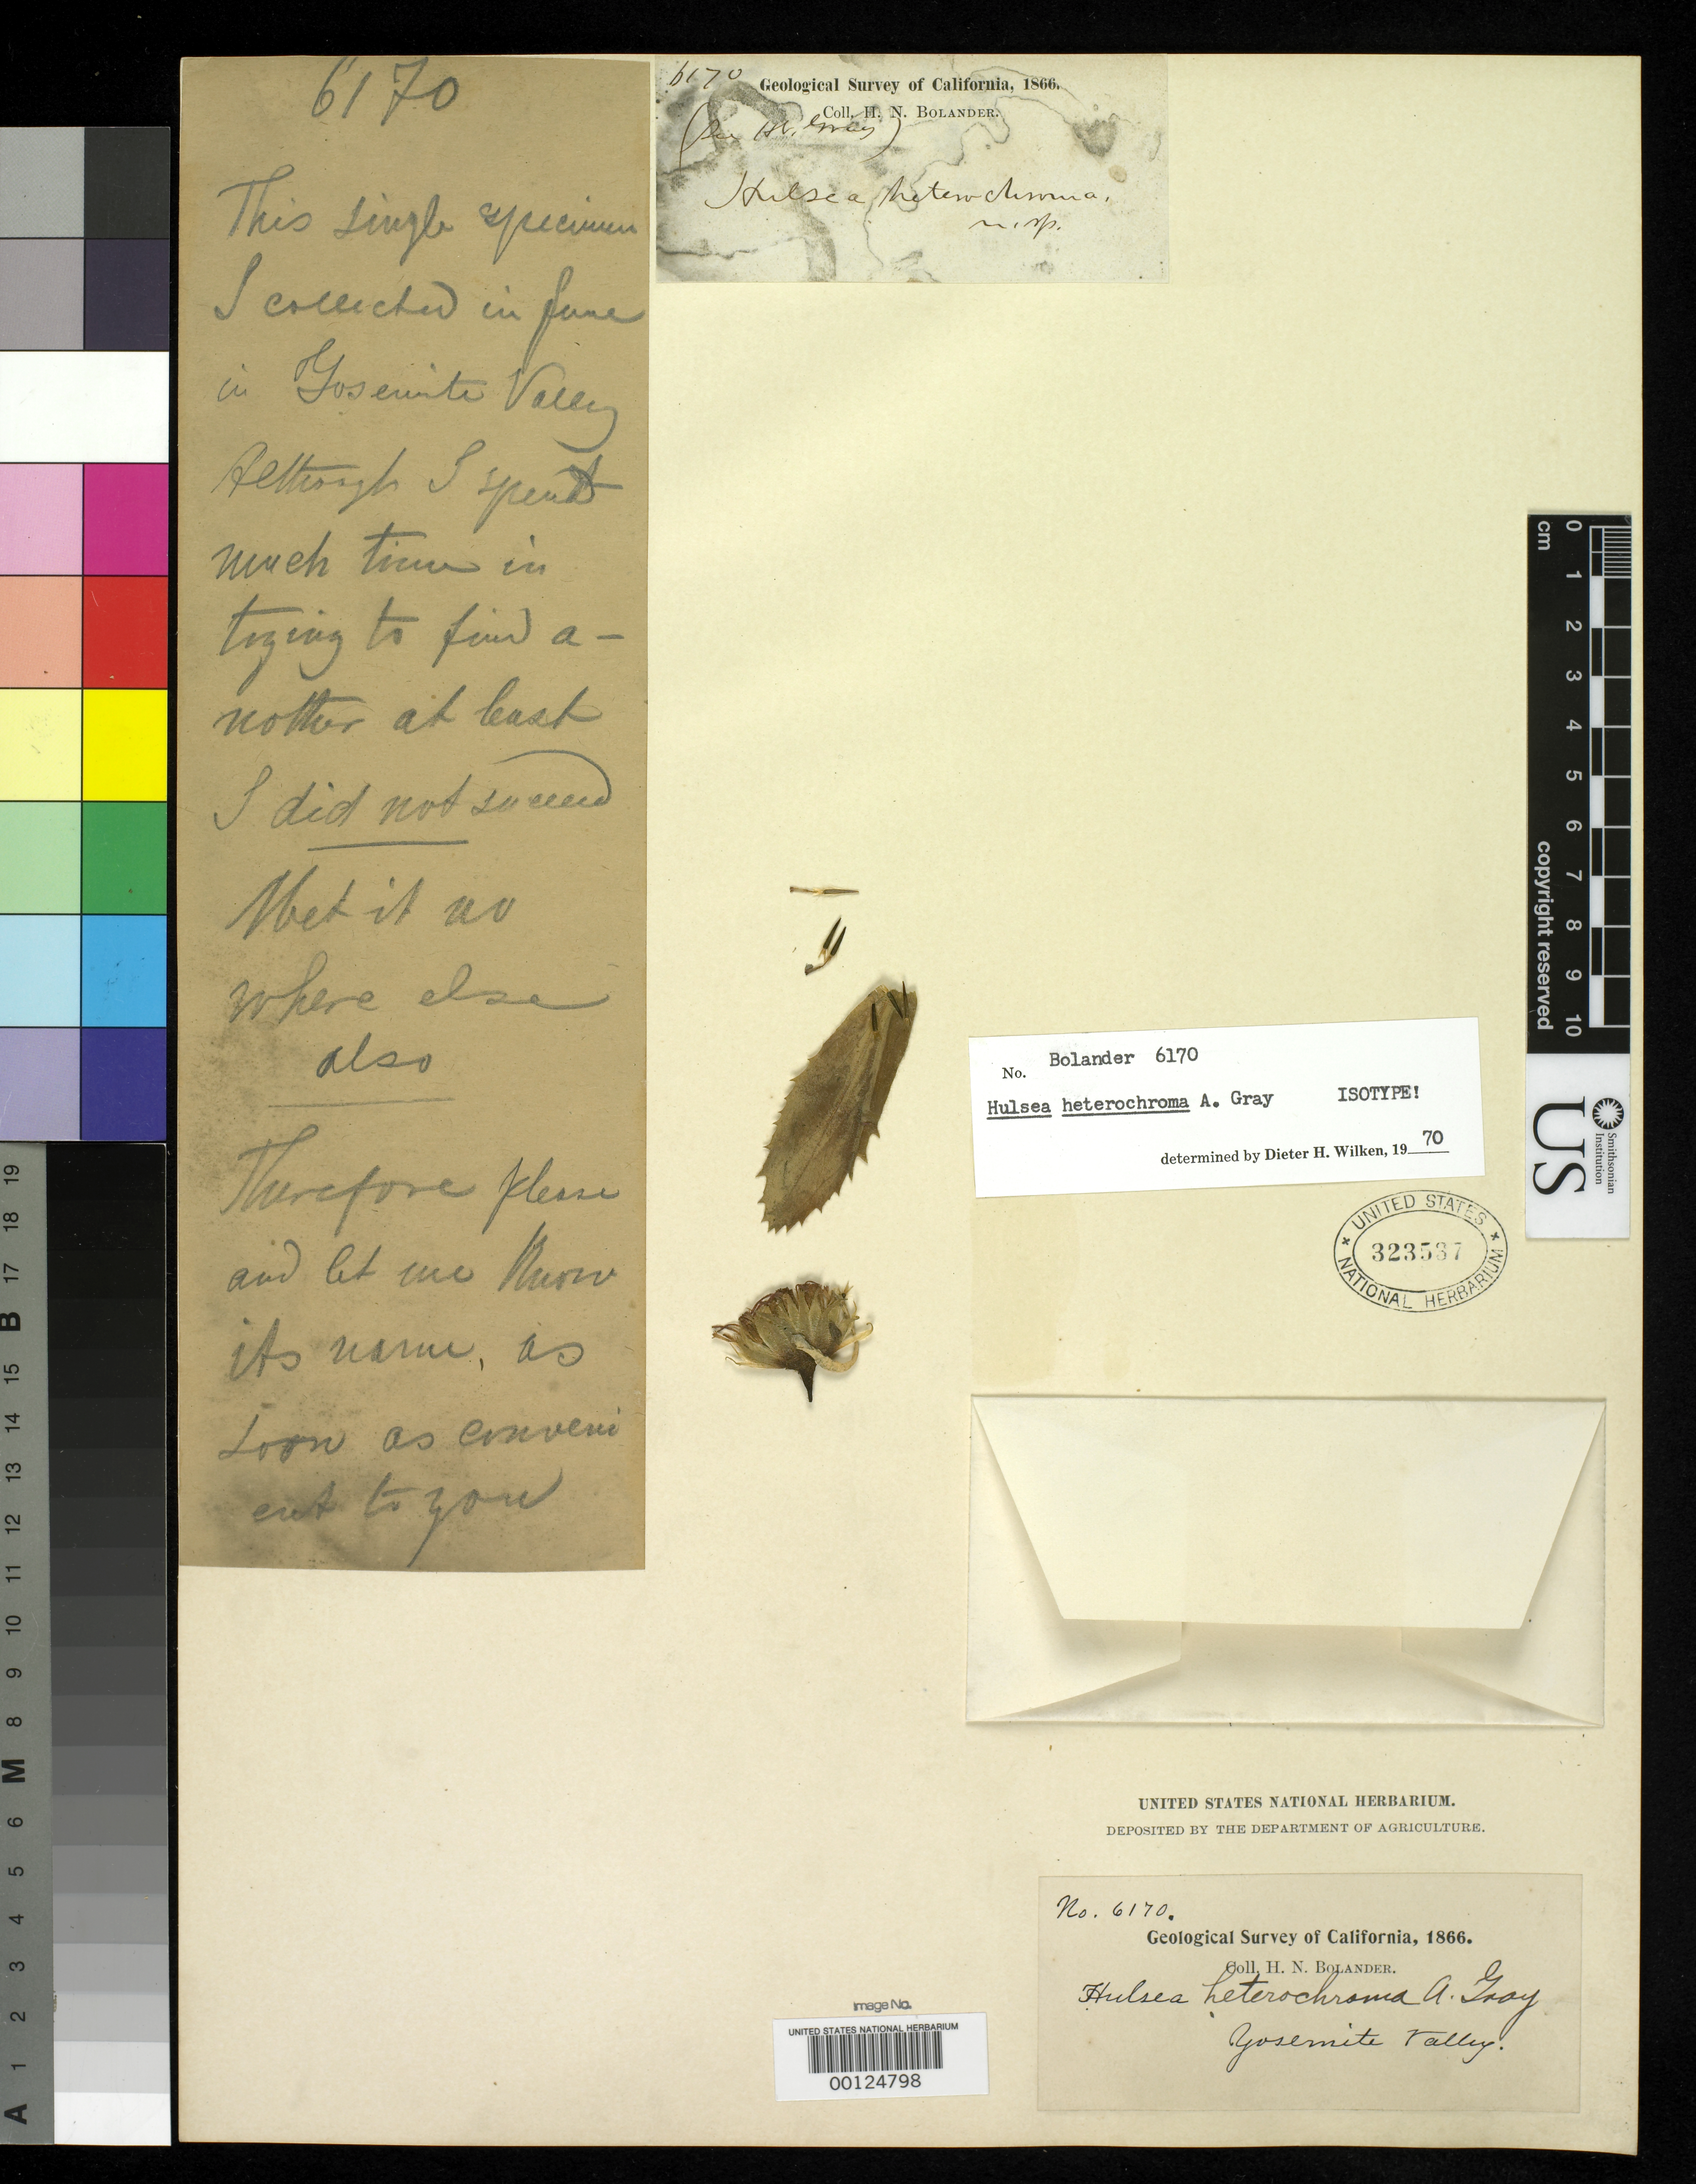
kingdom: Plantae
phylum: Tracheophyta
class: Magnoliopsida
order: Asterales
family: Asteraceae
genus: Hulsea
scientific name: Hulsea heterochroma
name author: A. Gray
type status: Isotype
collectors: H. Bolander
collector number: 6170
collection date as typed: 1866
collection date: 1866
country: United States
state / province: California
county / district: Mariposa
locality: Yosemite Valley.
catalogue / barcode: US 323537